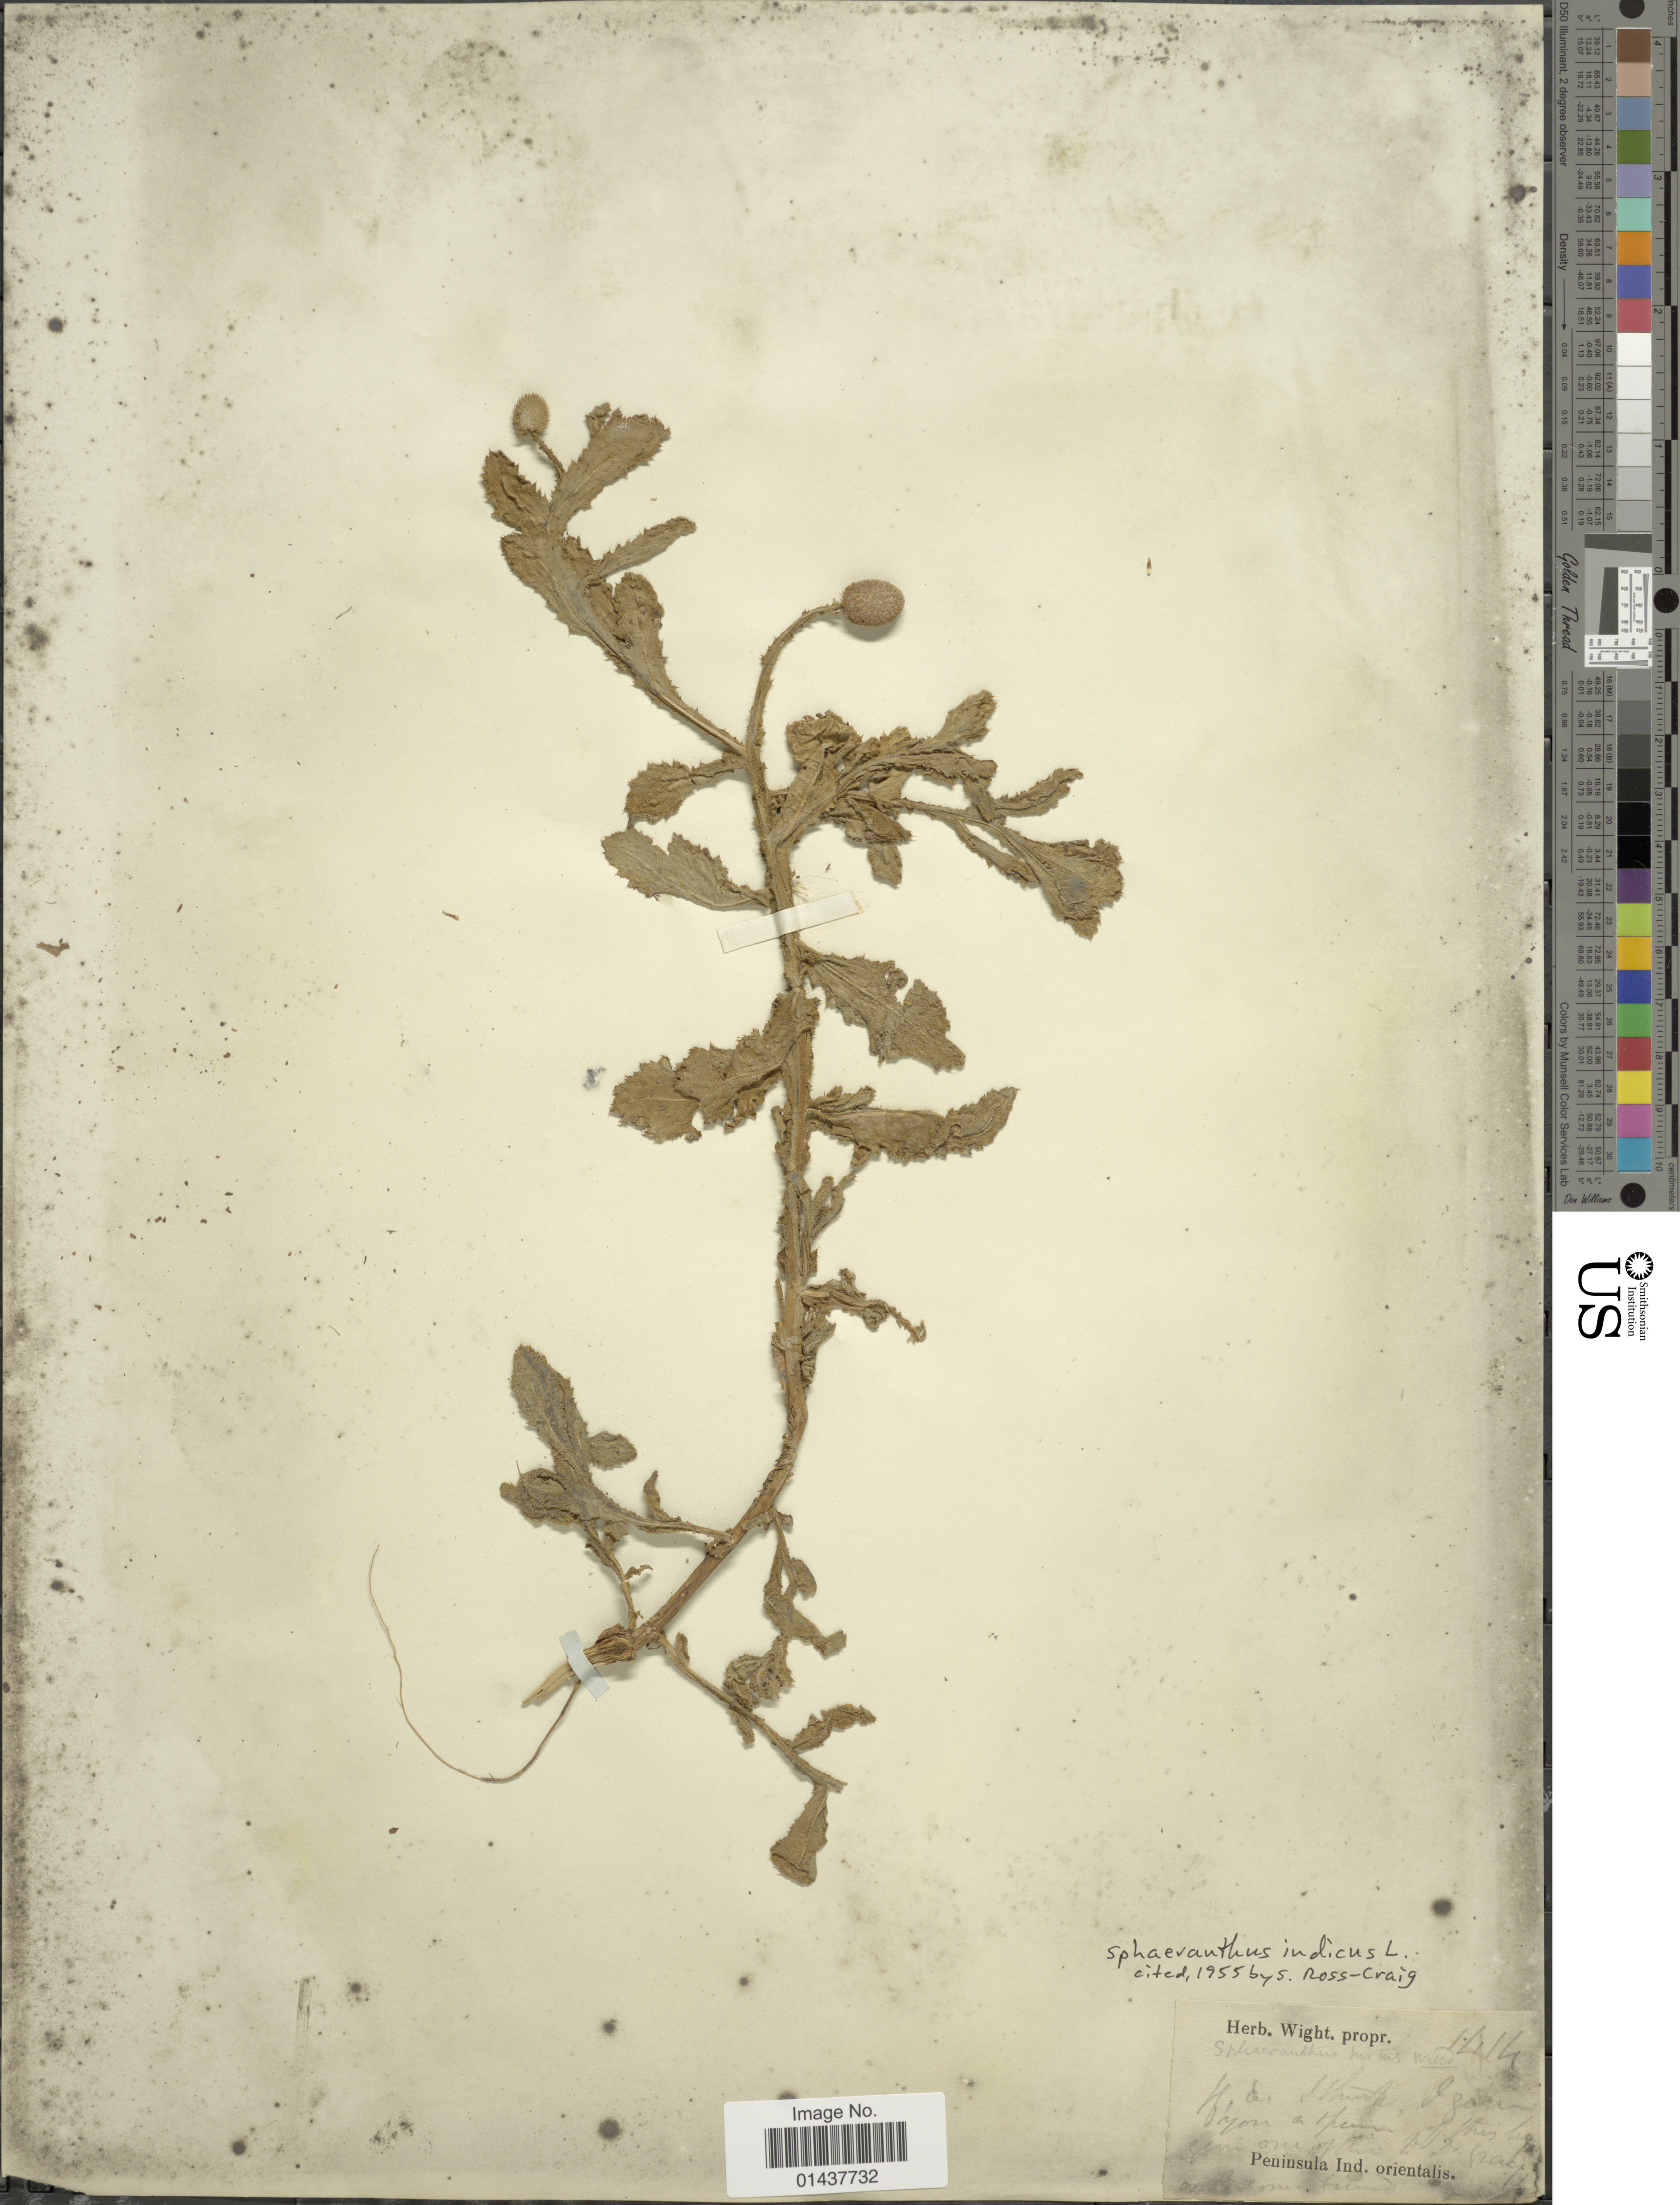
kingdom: Plantae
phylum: Tracheophyta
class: Magnoliopsida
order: Asterales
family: Asteraceae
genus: Sphaeranthus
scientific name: Sphaeranthus indicus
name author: L.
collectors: ex Herb. Wight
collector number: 1414*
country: India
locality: Peninsula Ind orientalis